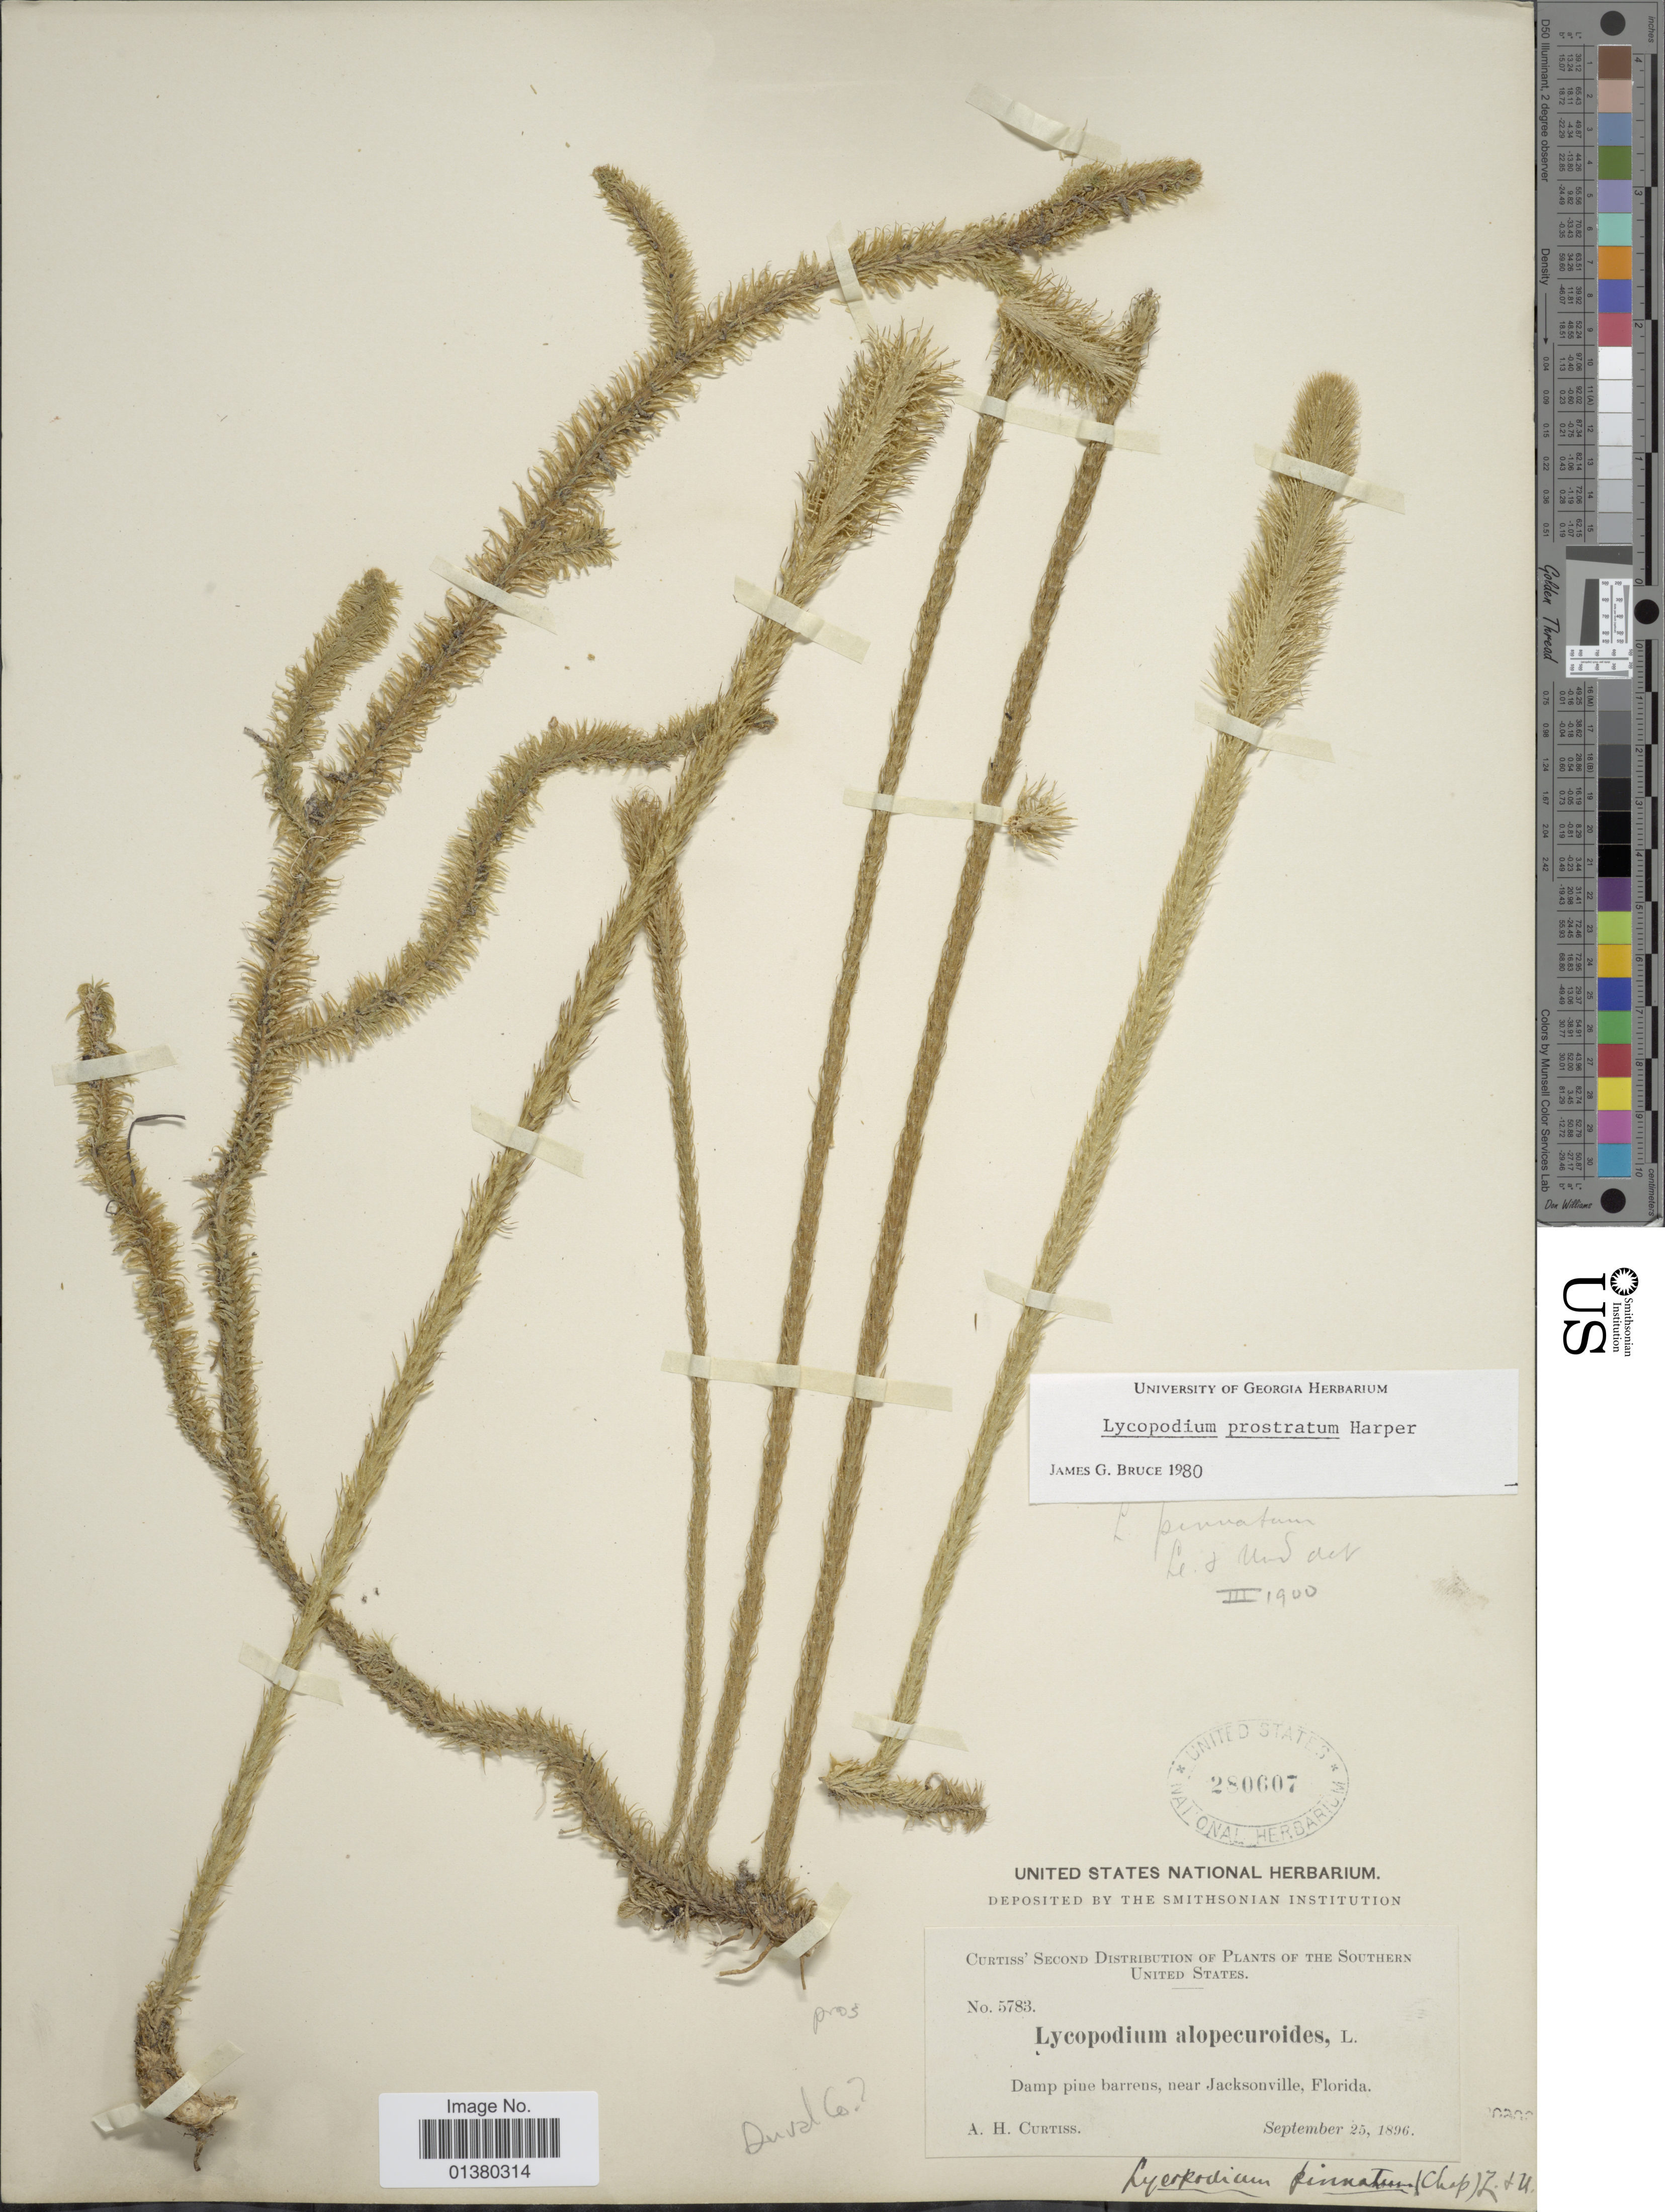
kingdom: Plantae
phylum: Tracheophyta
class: Lycopodiopsida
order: Lycopodiales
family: Lycopodiaceae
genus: Lycopodiella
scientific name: Lycopodiella prostrata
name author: (R.M. Harper) Cranfill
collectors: A. H. Curtiss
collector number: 5783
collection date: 1896-09-25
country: United States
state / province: Florida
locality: Damp pine barrens, near Jacksonville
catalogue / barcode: US 280607